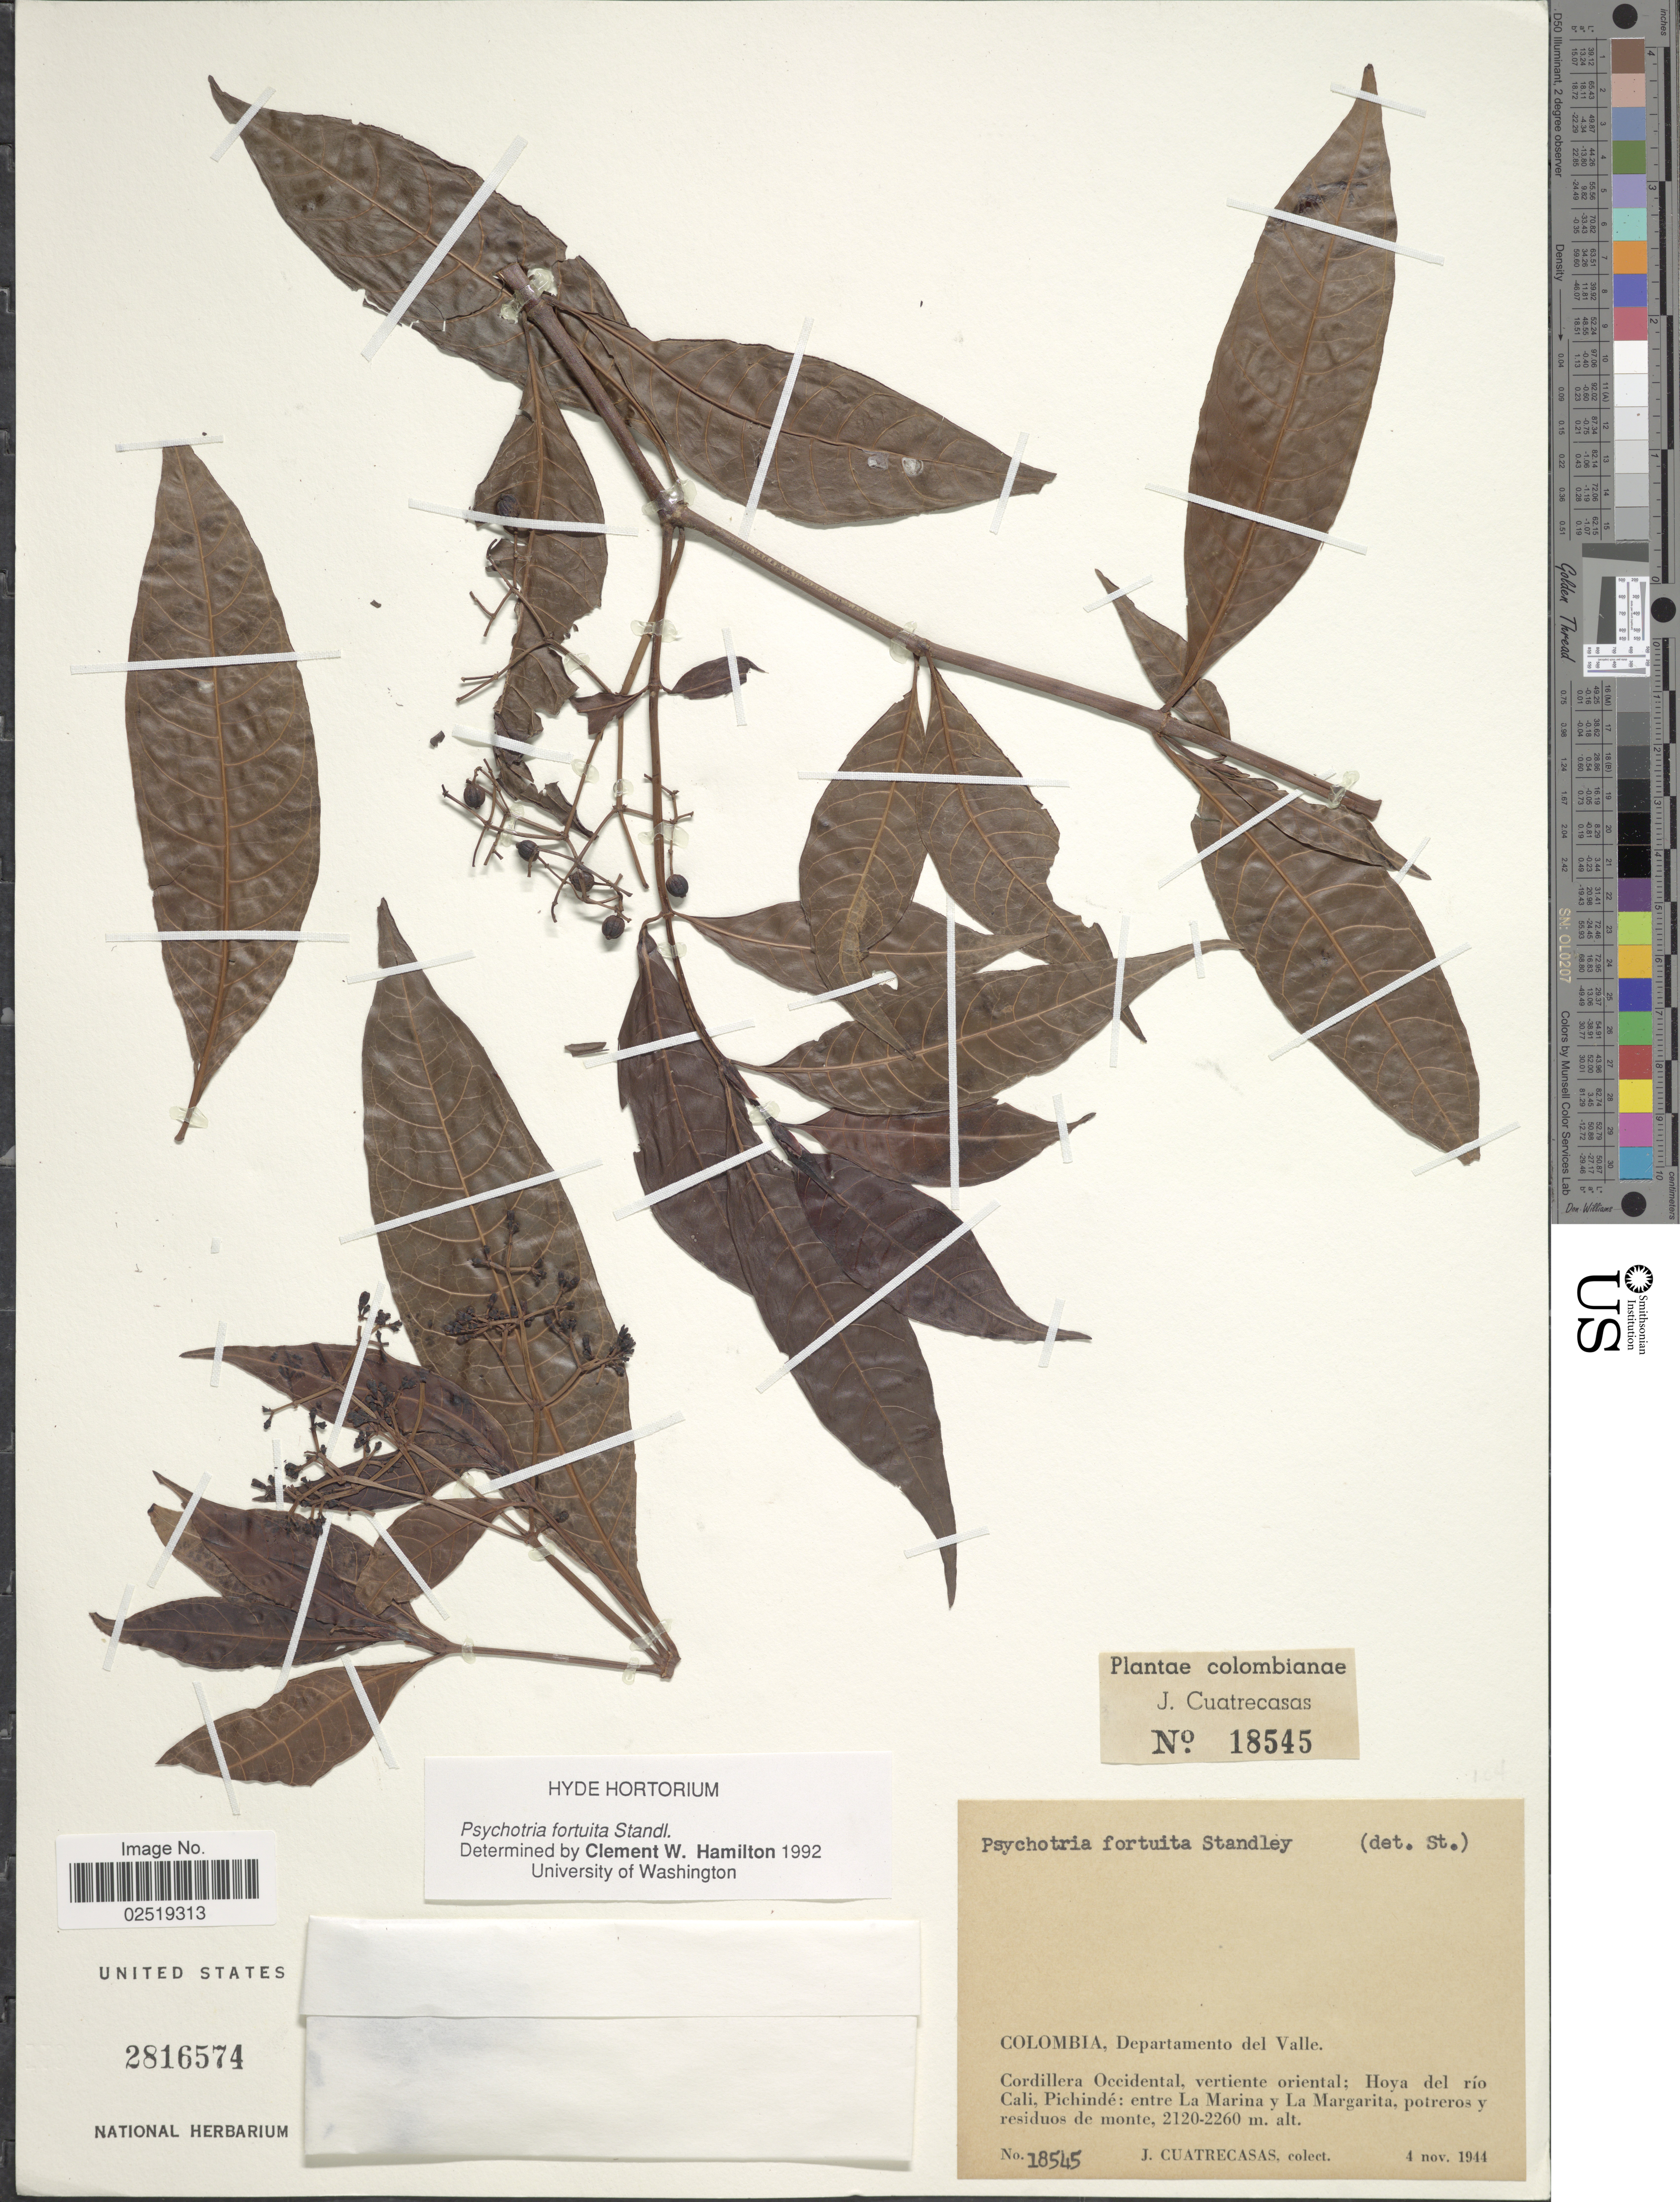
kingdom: Plantae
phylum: Tracheophyta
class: Magnoliopsida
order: Gentianales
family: Rubiaceae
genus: Psychotria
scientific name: Psychotria fortuita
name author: Standl.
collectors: J. Cuatrecasas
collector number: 18545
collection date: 1944-11-04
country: Colombia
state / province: Valle del Cauca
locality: Departamento del Valle. Cordillera Occidental, vertiente oriental: Hoya del rio Cali, Pichinde; entre La Marina y La Margarita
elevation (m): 2120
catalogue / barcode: US 2816574